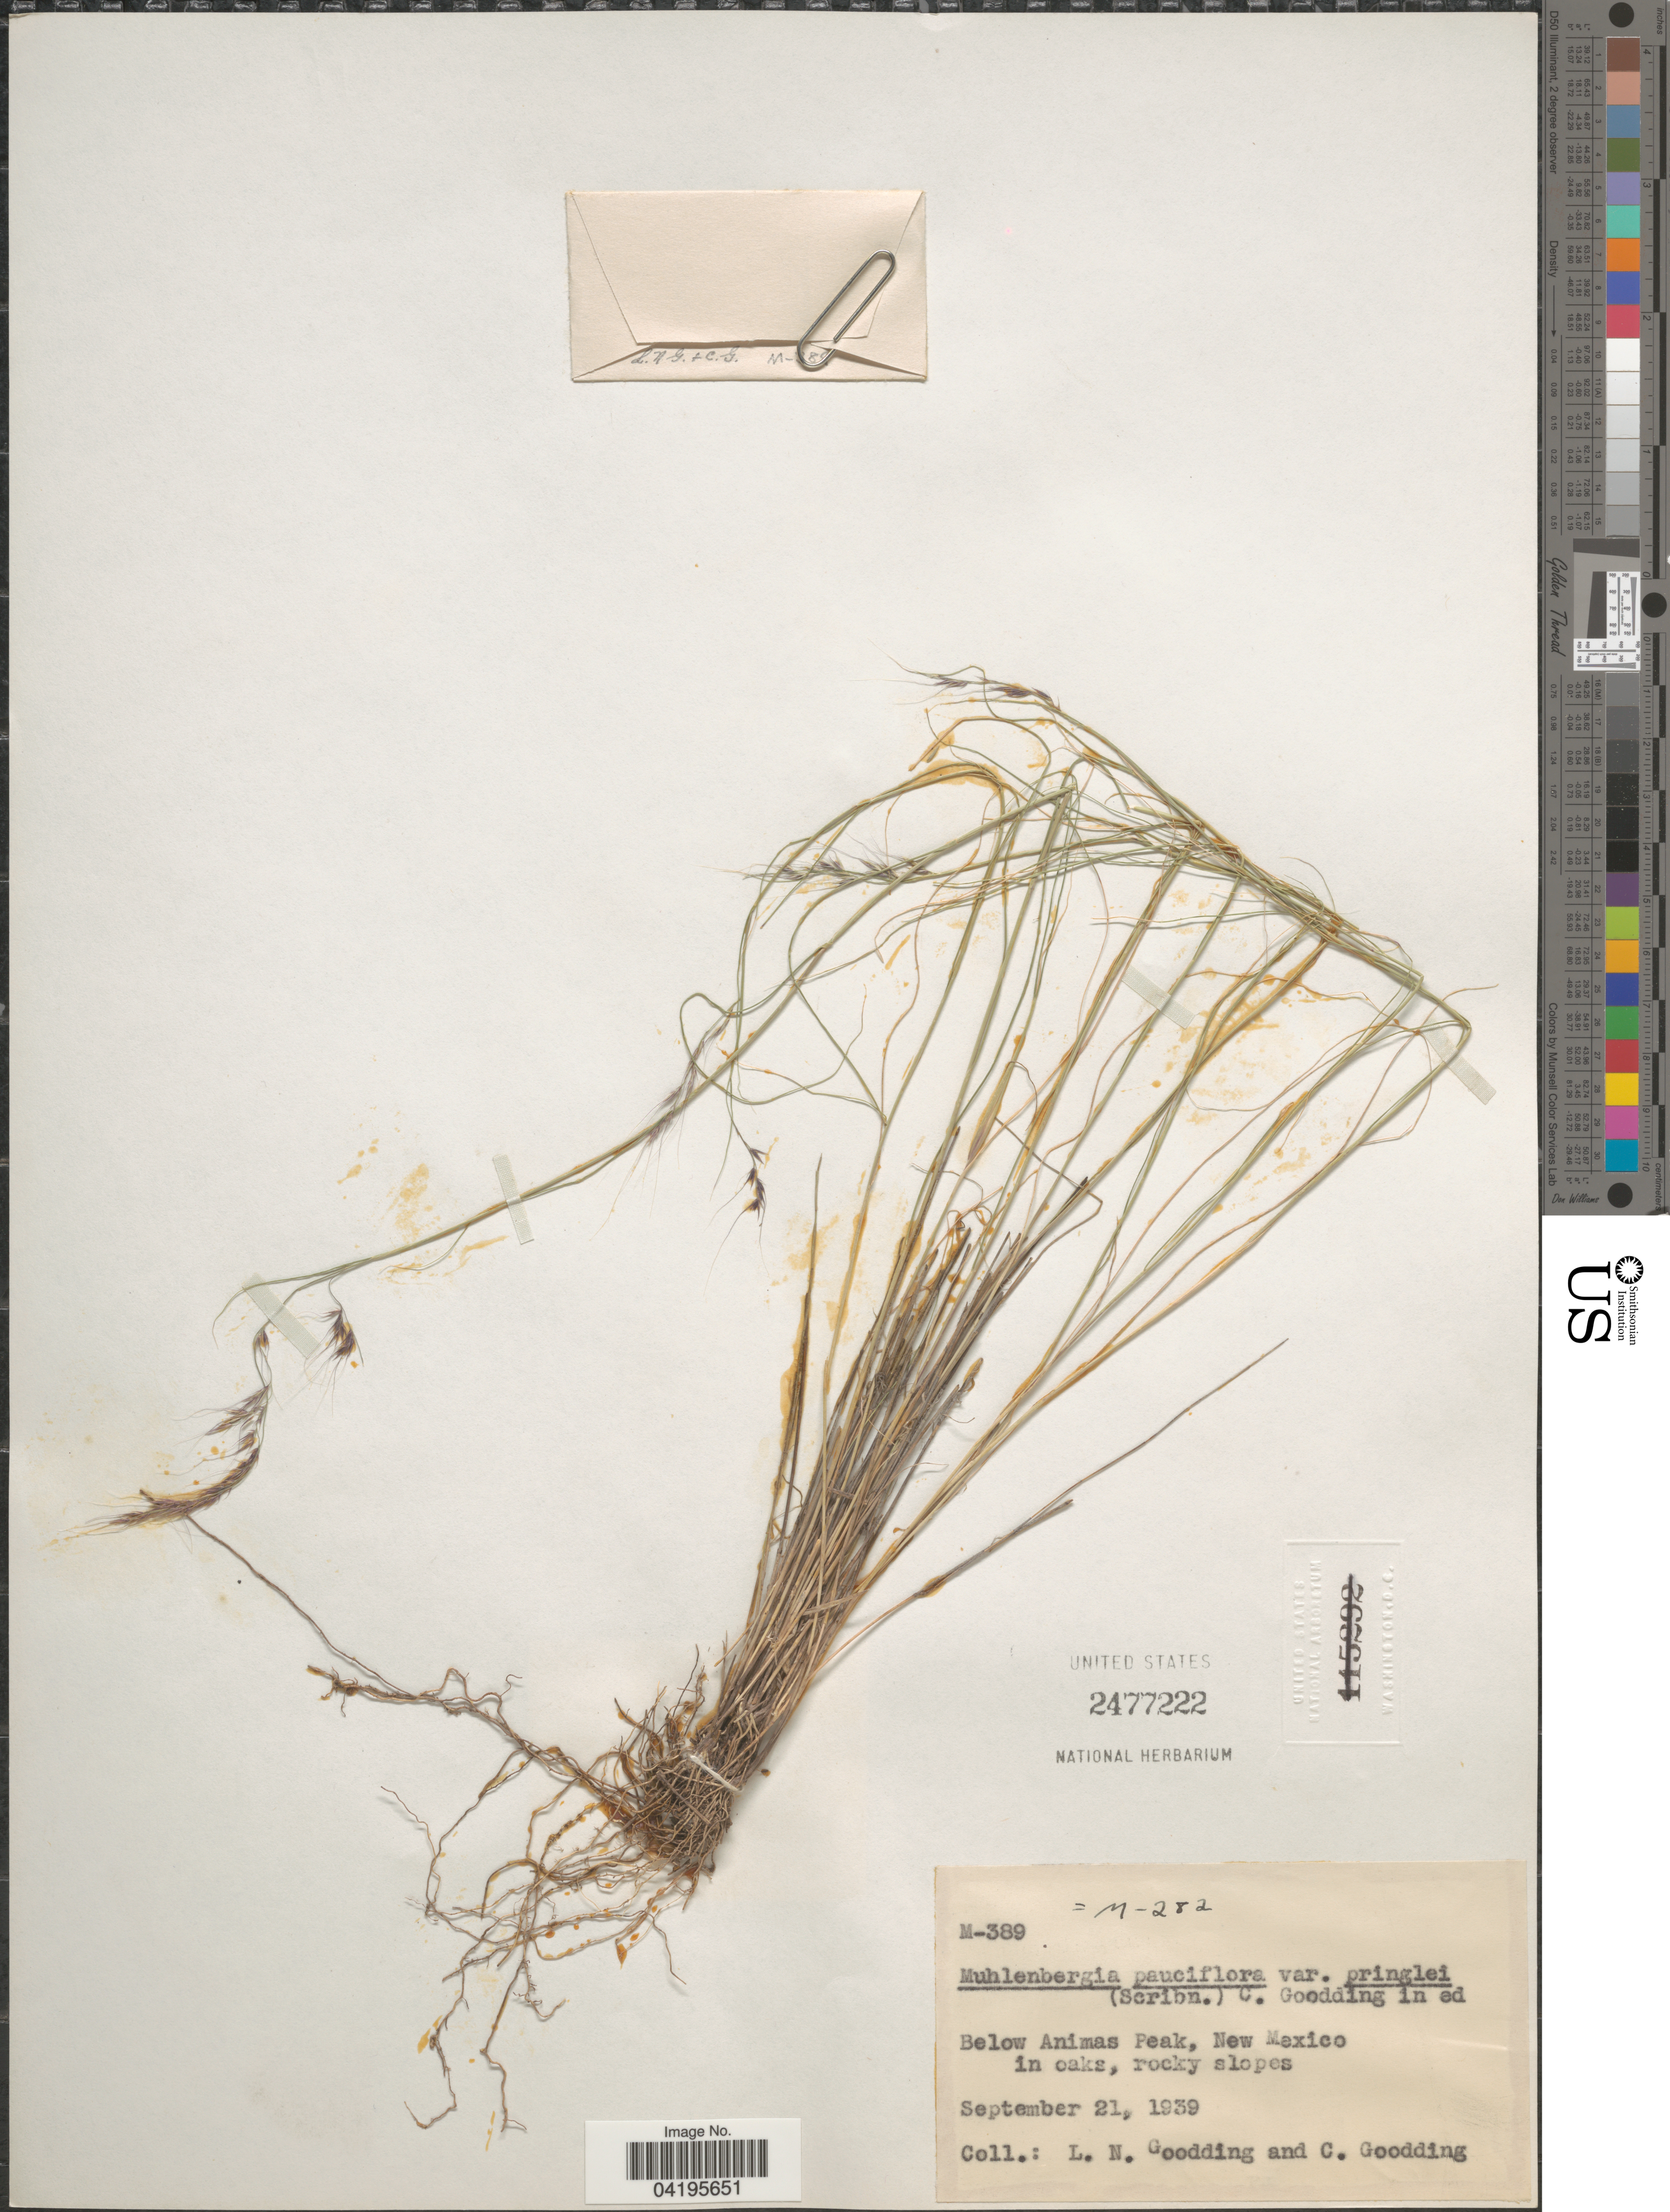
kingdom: Plantae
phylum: Tracheophyta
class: Liliopsida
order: Poales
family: Poaceae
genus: Muhlenbergia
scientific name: Muhlenbergia pauciflora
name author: Buckley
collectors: L. N. Goodding & C. Goodding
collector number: M-389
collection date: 1939-09-21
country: United States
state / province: New Mexico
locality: Below Animas Peak.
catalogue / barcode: US 2477222